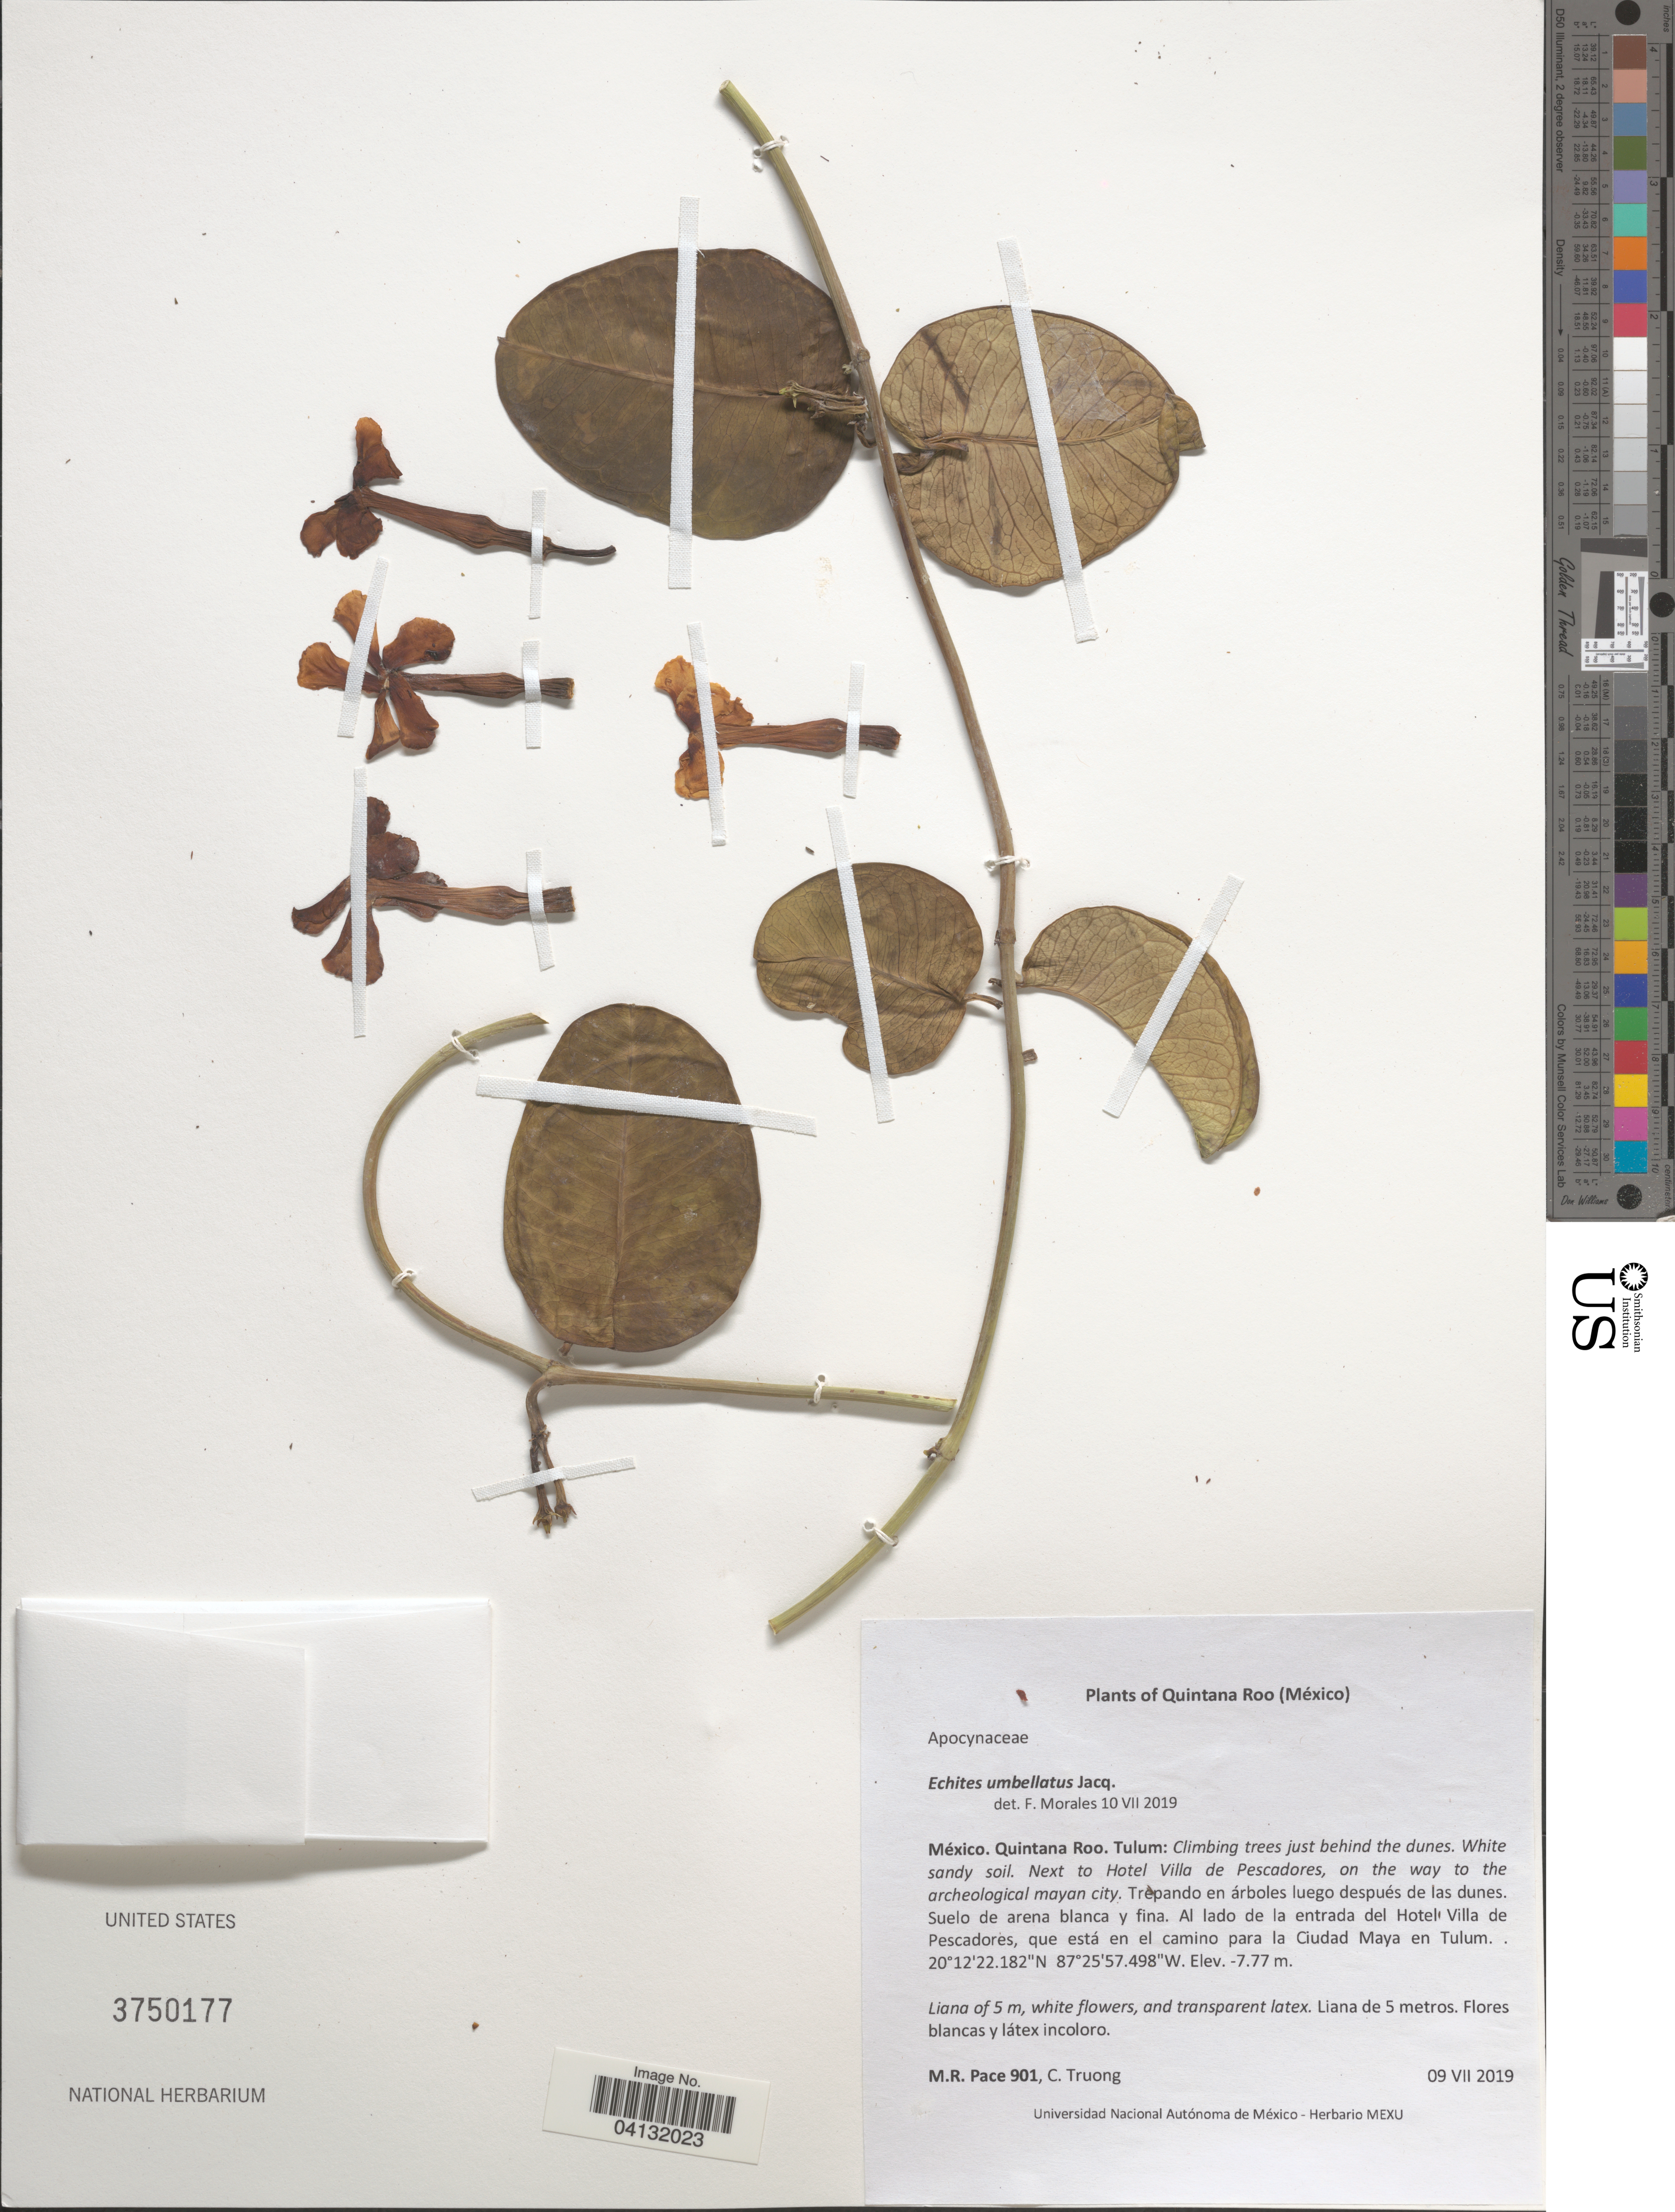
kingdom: Plantae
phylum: Tracheophyta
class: Magnoliopsida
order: Gentianales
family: Apocynaceae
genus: Echites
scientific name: Echites umbellatus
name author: Jacq.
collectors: M. R. Pace & C. Truong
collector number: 901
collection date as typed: Transcribed d/m/y: 9/7/2019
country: Mexico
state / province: Quintana Roo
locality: Tulum: Climbing trees just behind the dunes. White sandy soil. Next to Hotel Villa de Pescadores, on the way to the archeological mayan city. Trepando en árboles luego después de las dunes. Suelo de arena blanca y fina. Al lado de la entrada del Hotel Villa de Pescadores, que está en el camino para la Ciudad Maya en Tulum.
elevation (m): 7.77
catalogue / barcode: US 3750177